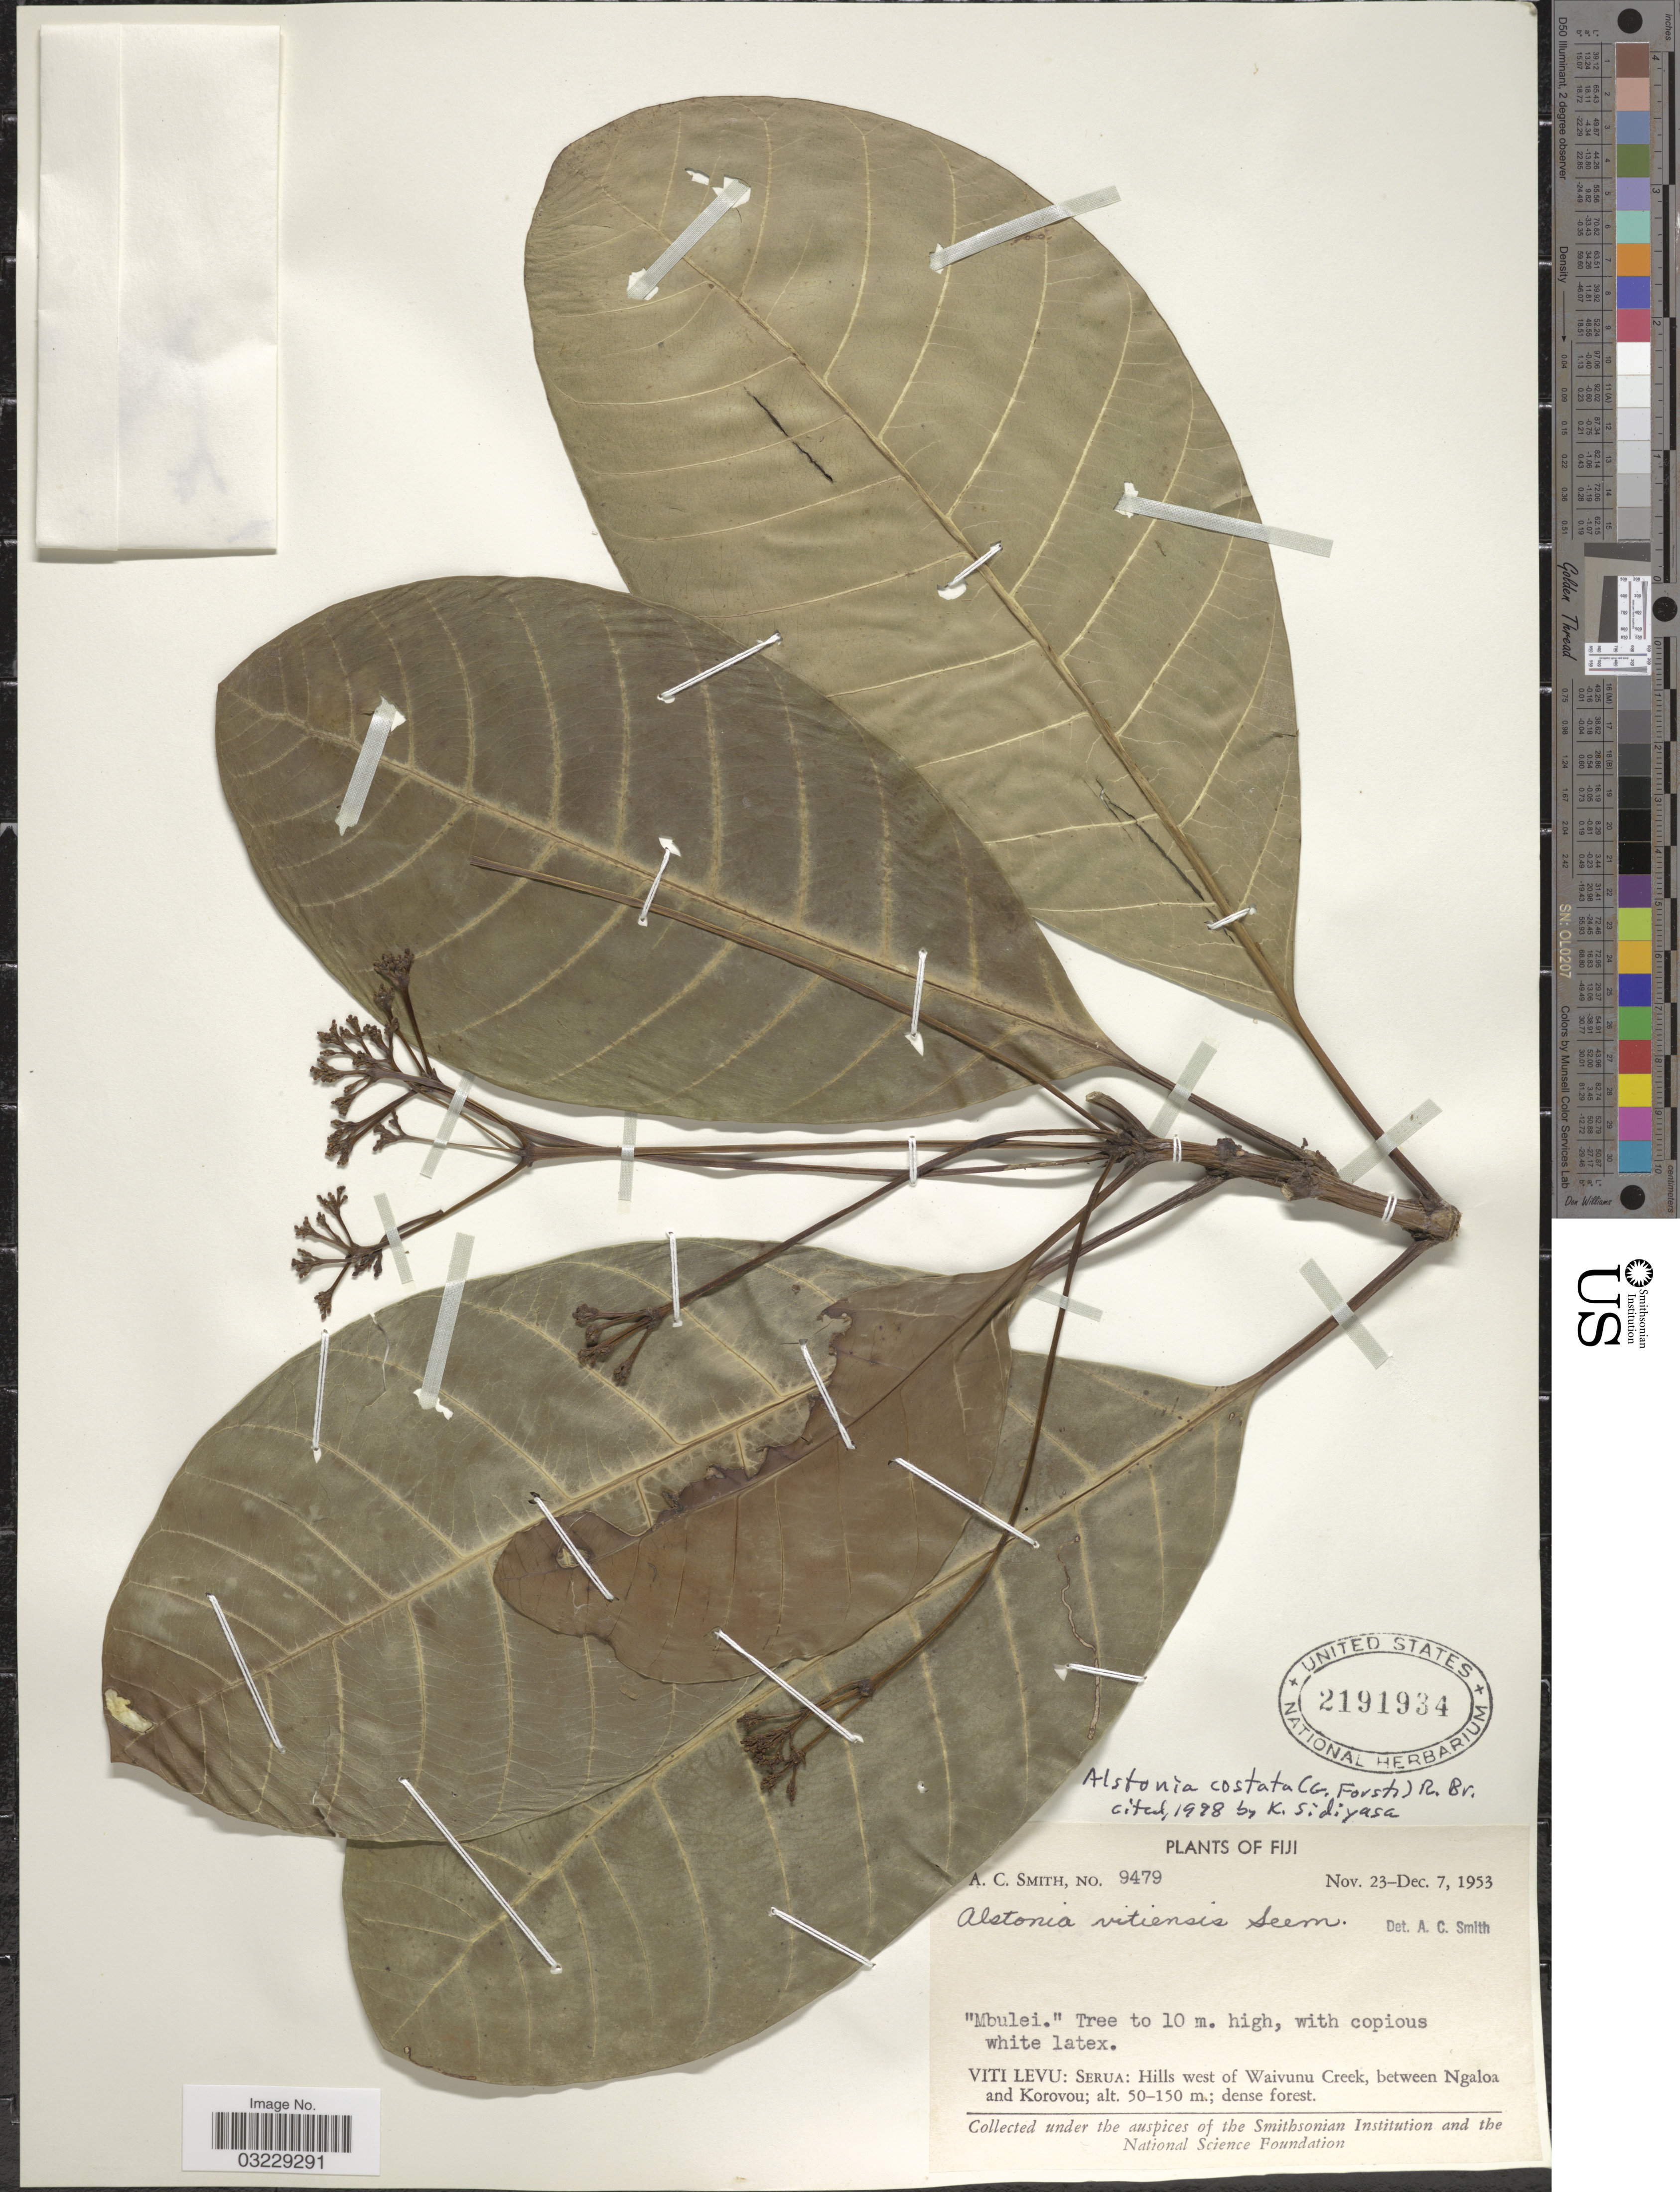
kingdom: Plantae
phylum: Tracheophyta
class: Magnoliopsida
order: Gentianales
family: Apocynaceae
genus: Alstonia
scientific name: Alstonia costata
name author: (G. Forst.) R. Br.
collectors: A. C. Smith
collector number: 9479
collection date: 1953-11-23/1953-12-07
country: Fiji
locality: Viti Levu: Serua: Hills west of Waivunu Creek, between Ngaloa and Korovou.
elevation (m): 50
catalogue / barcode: US 2191934